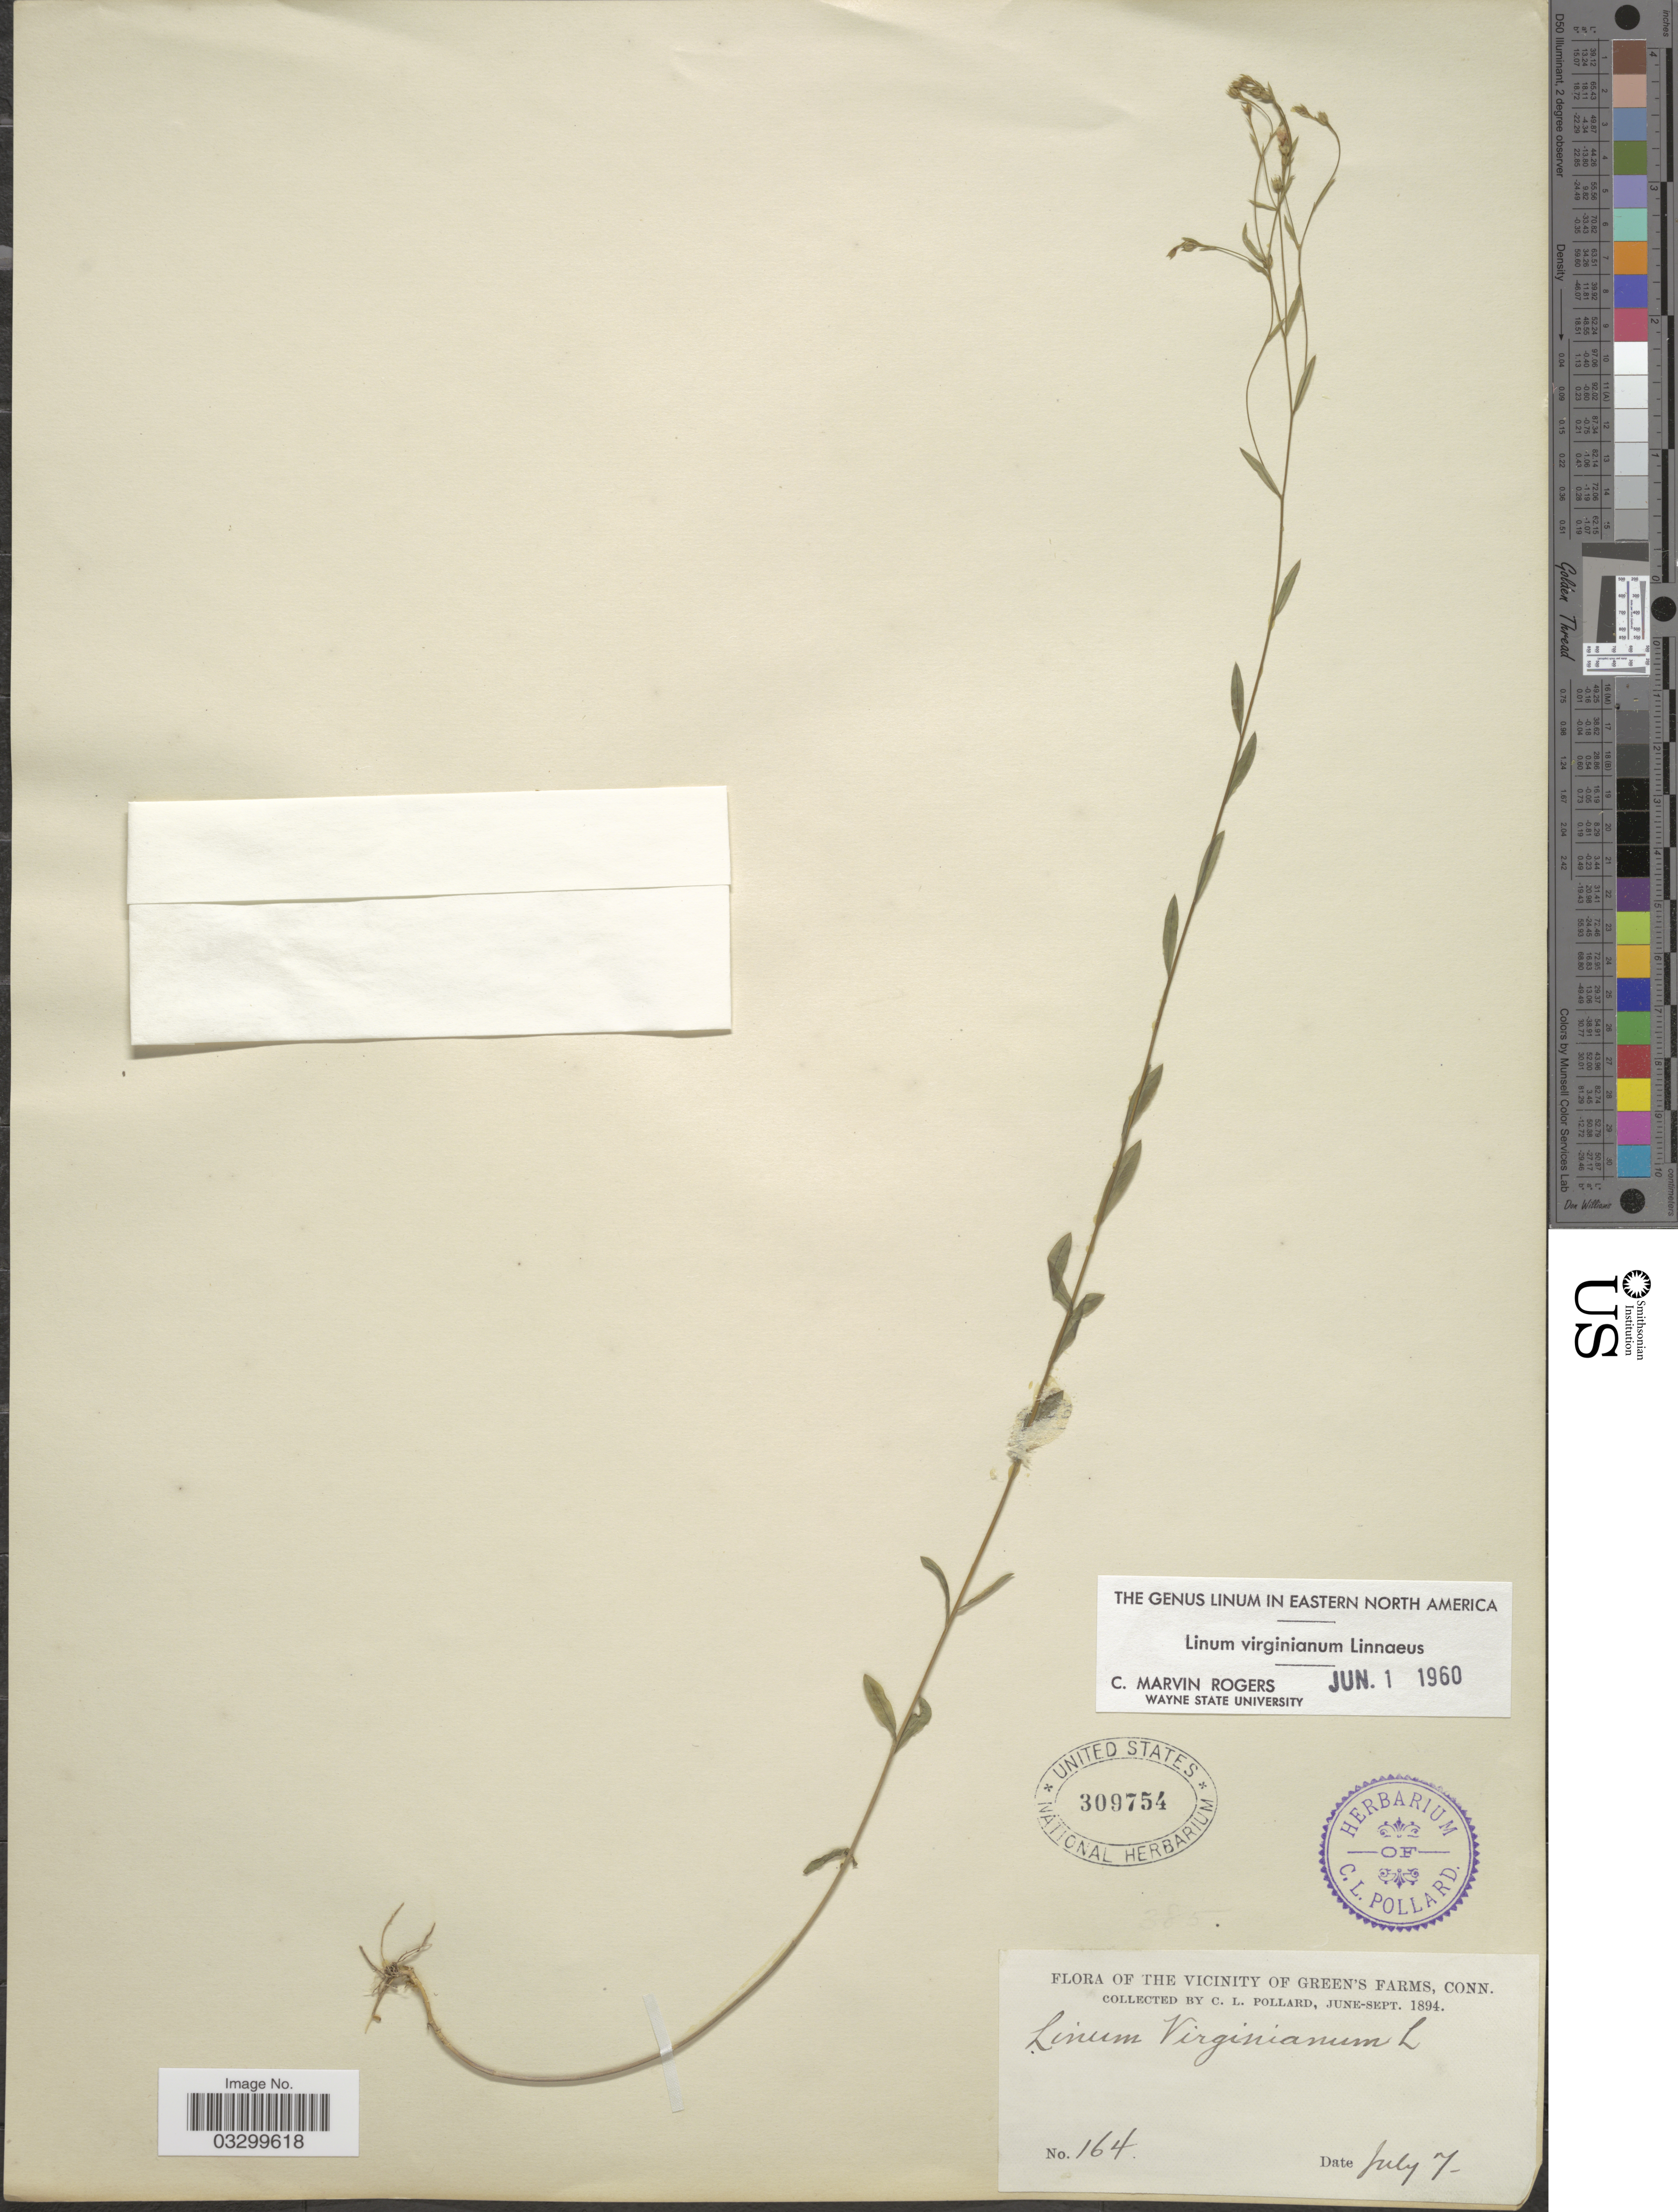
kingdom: Plantae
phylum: Tracheophyta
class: Magnoliopsida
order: Malpighiales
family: Linaceae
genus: Linum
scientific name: Linum virginianum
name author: L.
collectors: C. L. Pollard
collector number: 164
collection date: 1894-07-07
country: United States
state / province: Connecticut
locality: The vicinity of Green's farms.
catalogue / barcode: US 309754